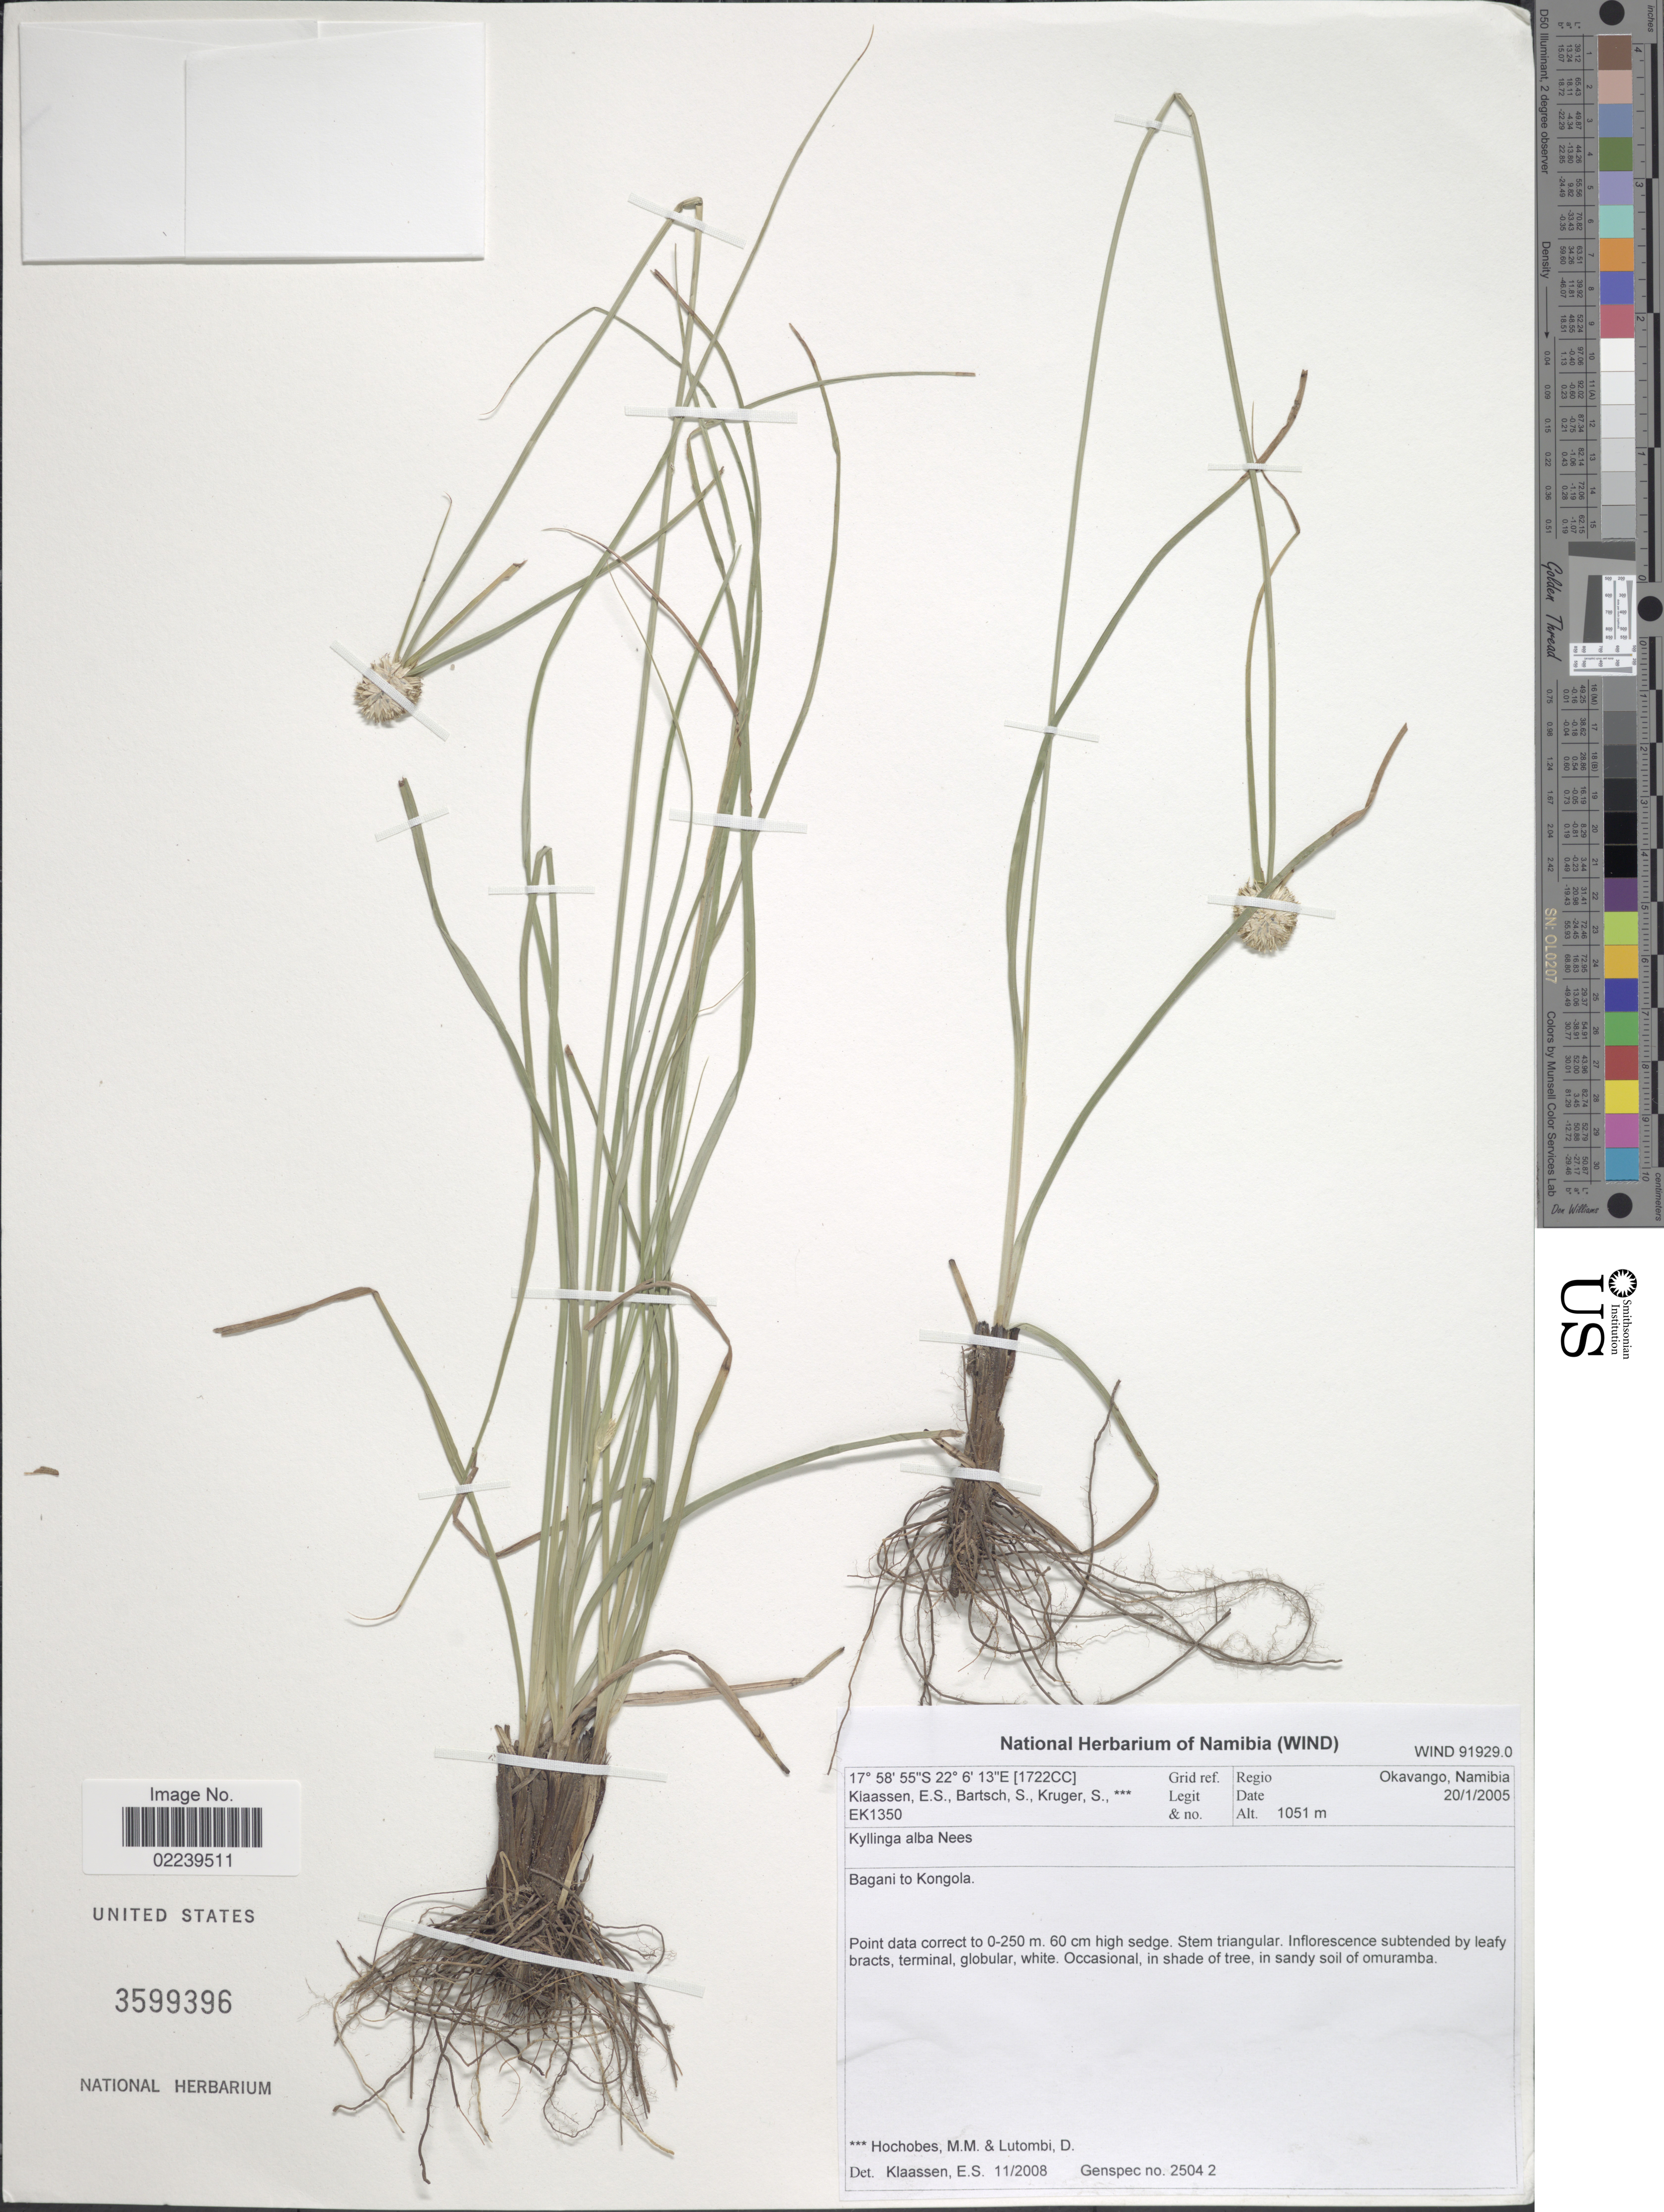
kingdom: Plantae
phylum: Tracheophyta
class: Liliopsida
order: Poales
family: Cyperaceae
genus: Cyperus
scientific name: Cyperus alatus subsp. albus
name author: (Nees)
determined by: Strong, M. T., (US), Smithsonian Institution - National Museum of Natural History (UNITED STATES)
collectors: E. S. Klaassen, S. Bartsch, S. Kruger, M. Hochobes & D. Lutombi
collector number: EK1350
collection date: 2005-01-20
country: Namibia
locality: Okavango, Bagani to Kongola. 1722CC. Grid Ref.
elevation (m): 1051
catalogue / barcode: US 3599396